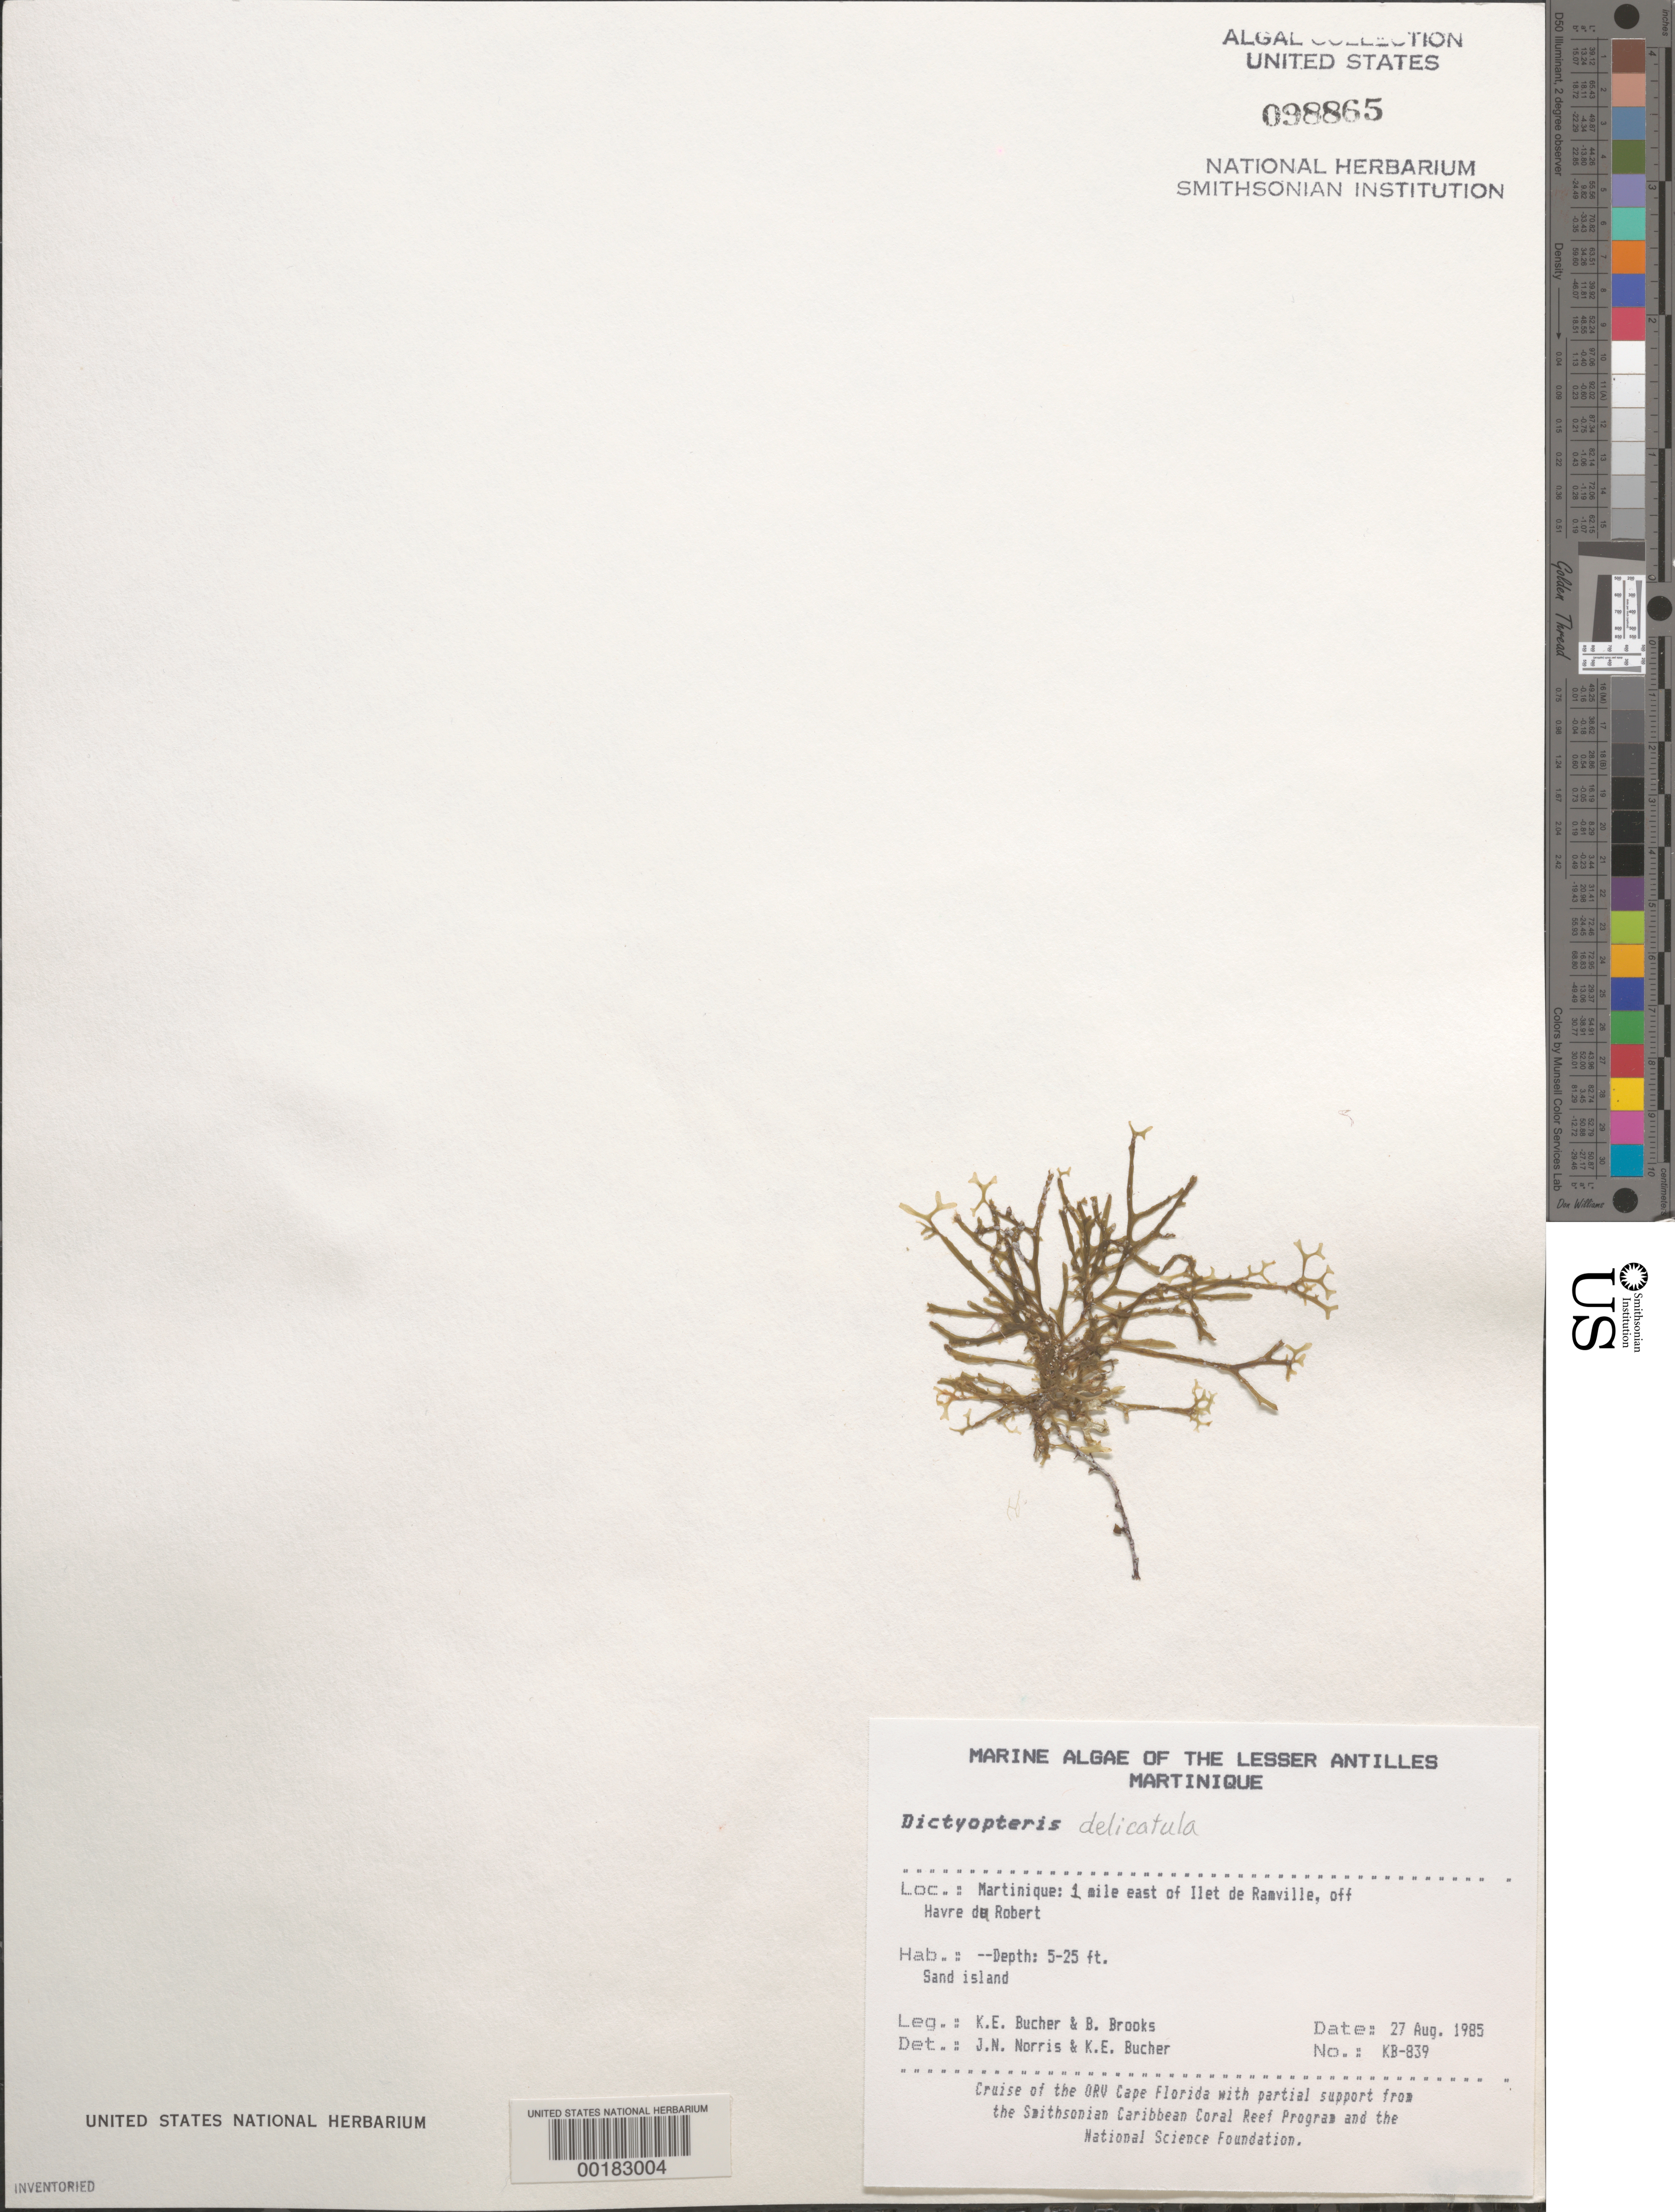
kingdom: Chromista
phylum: Ochrophyta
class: Phaeophyceae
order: Dictyotales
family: Dictyotaceae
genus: Dictyopteris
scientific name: Dictyopteris delicatula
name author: J.V.Lamouroux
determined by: Norris, J. N.; Bucher, K. E.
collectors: K. E. Bucher & B. Brooks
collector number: Kb-839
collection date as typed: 27 Aug 1985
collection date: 1985-08-27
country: Martinique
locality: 1 mile east of Ilet de Ramville, off Havre du Robert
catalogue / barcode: US 98865